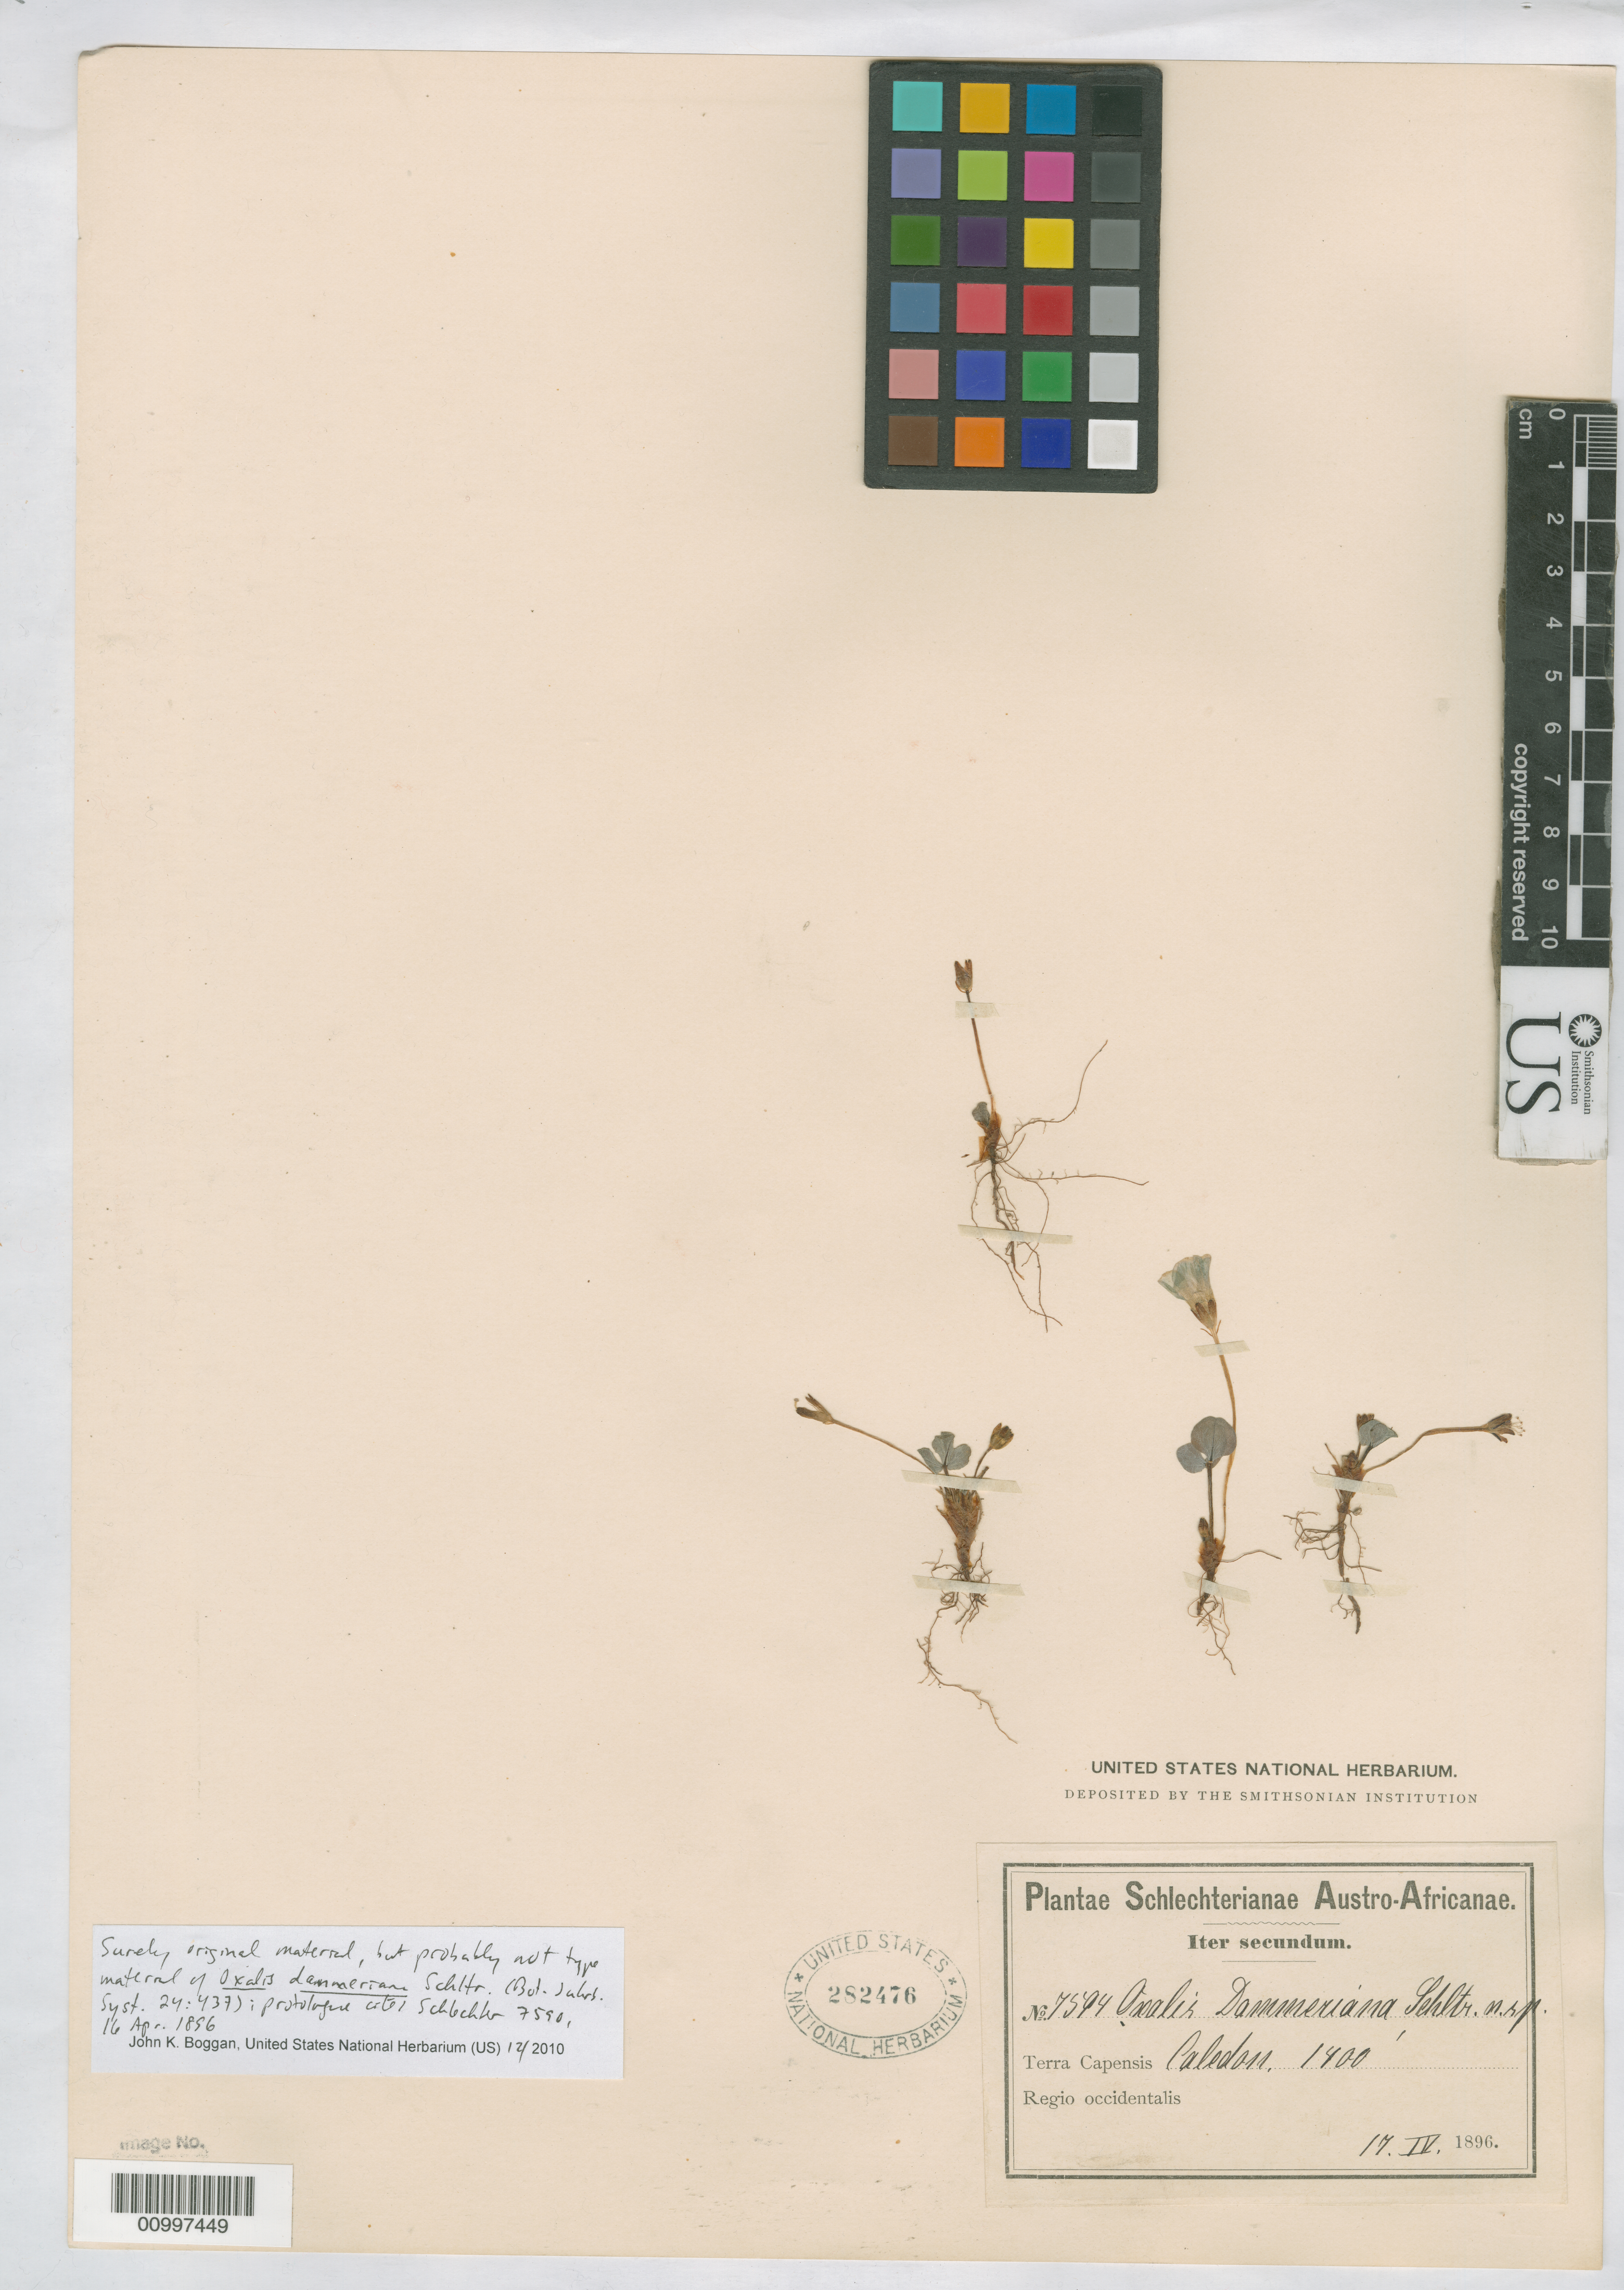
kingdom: Plantae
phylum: Tracheophyta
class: Magnoliopsida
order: Oxalidales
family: Oxalidaceae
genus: Oxalis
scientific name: Oxalis dammeriana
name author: Schltr.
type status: Possible Type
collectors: F. R. R. Schlechter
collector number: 7594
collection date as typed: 17 Apr 1896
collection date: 1896-04-17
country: South Africa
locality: Terra Capensis, Caledon.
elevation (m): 427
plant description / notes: Almost certainly original material, possibly type; protologue (mis?) cites collection number as 7590 & coll. date as 16 Apr. 1896.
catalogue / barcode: US 282476